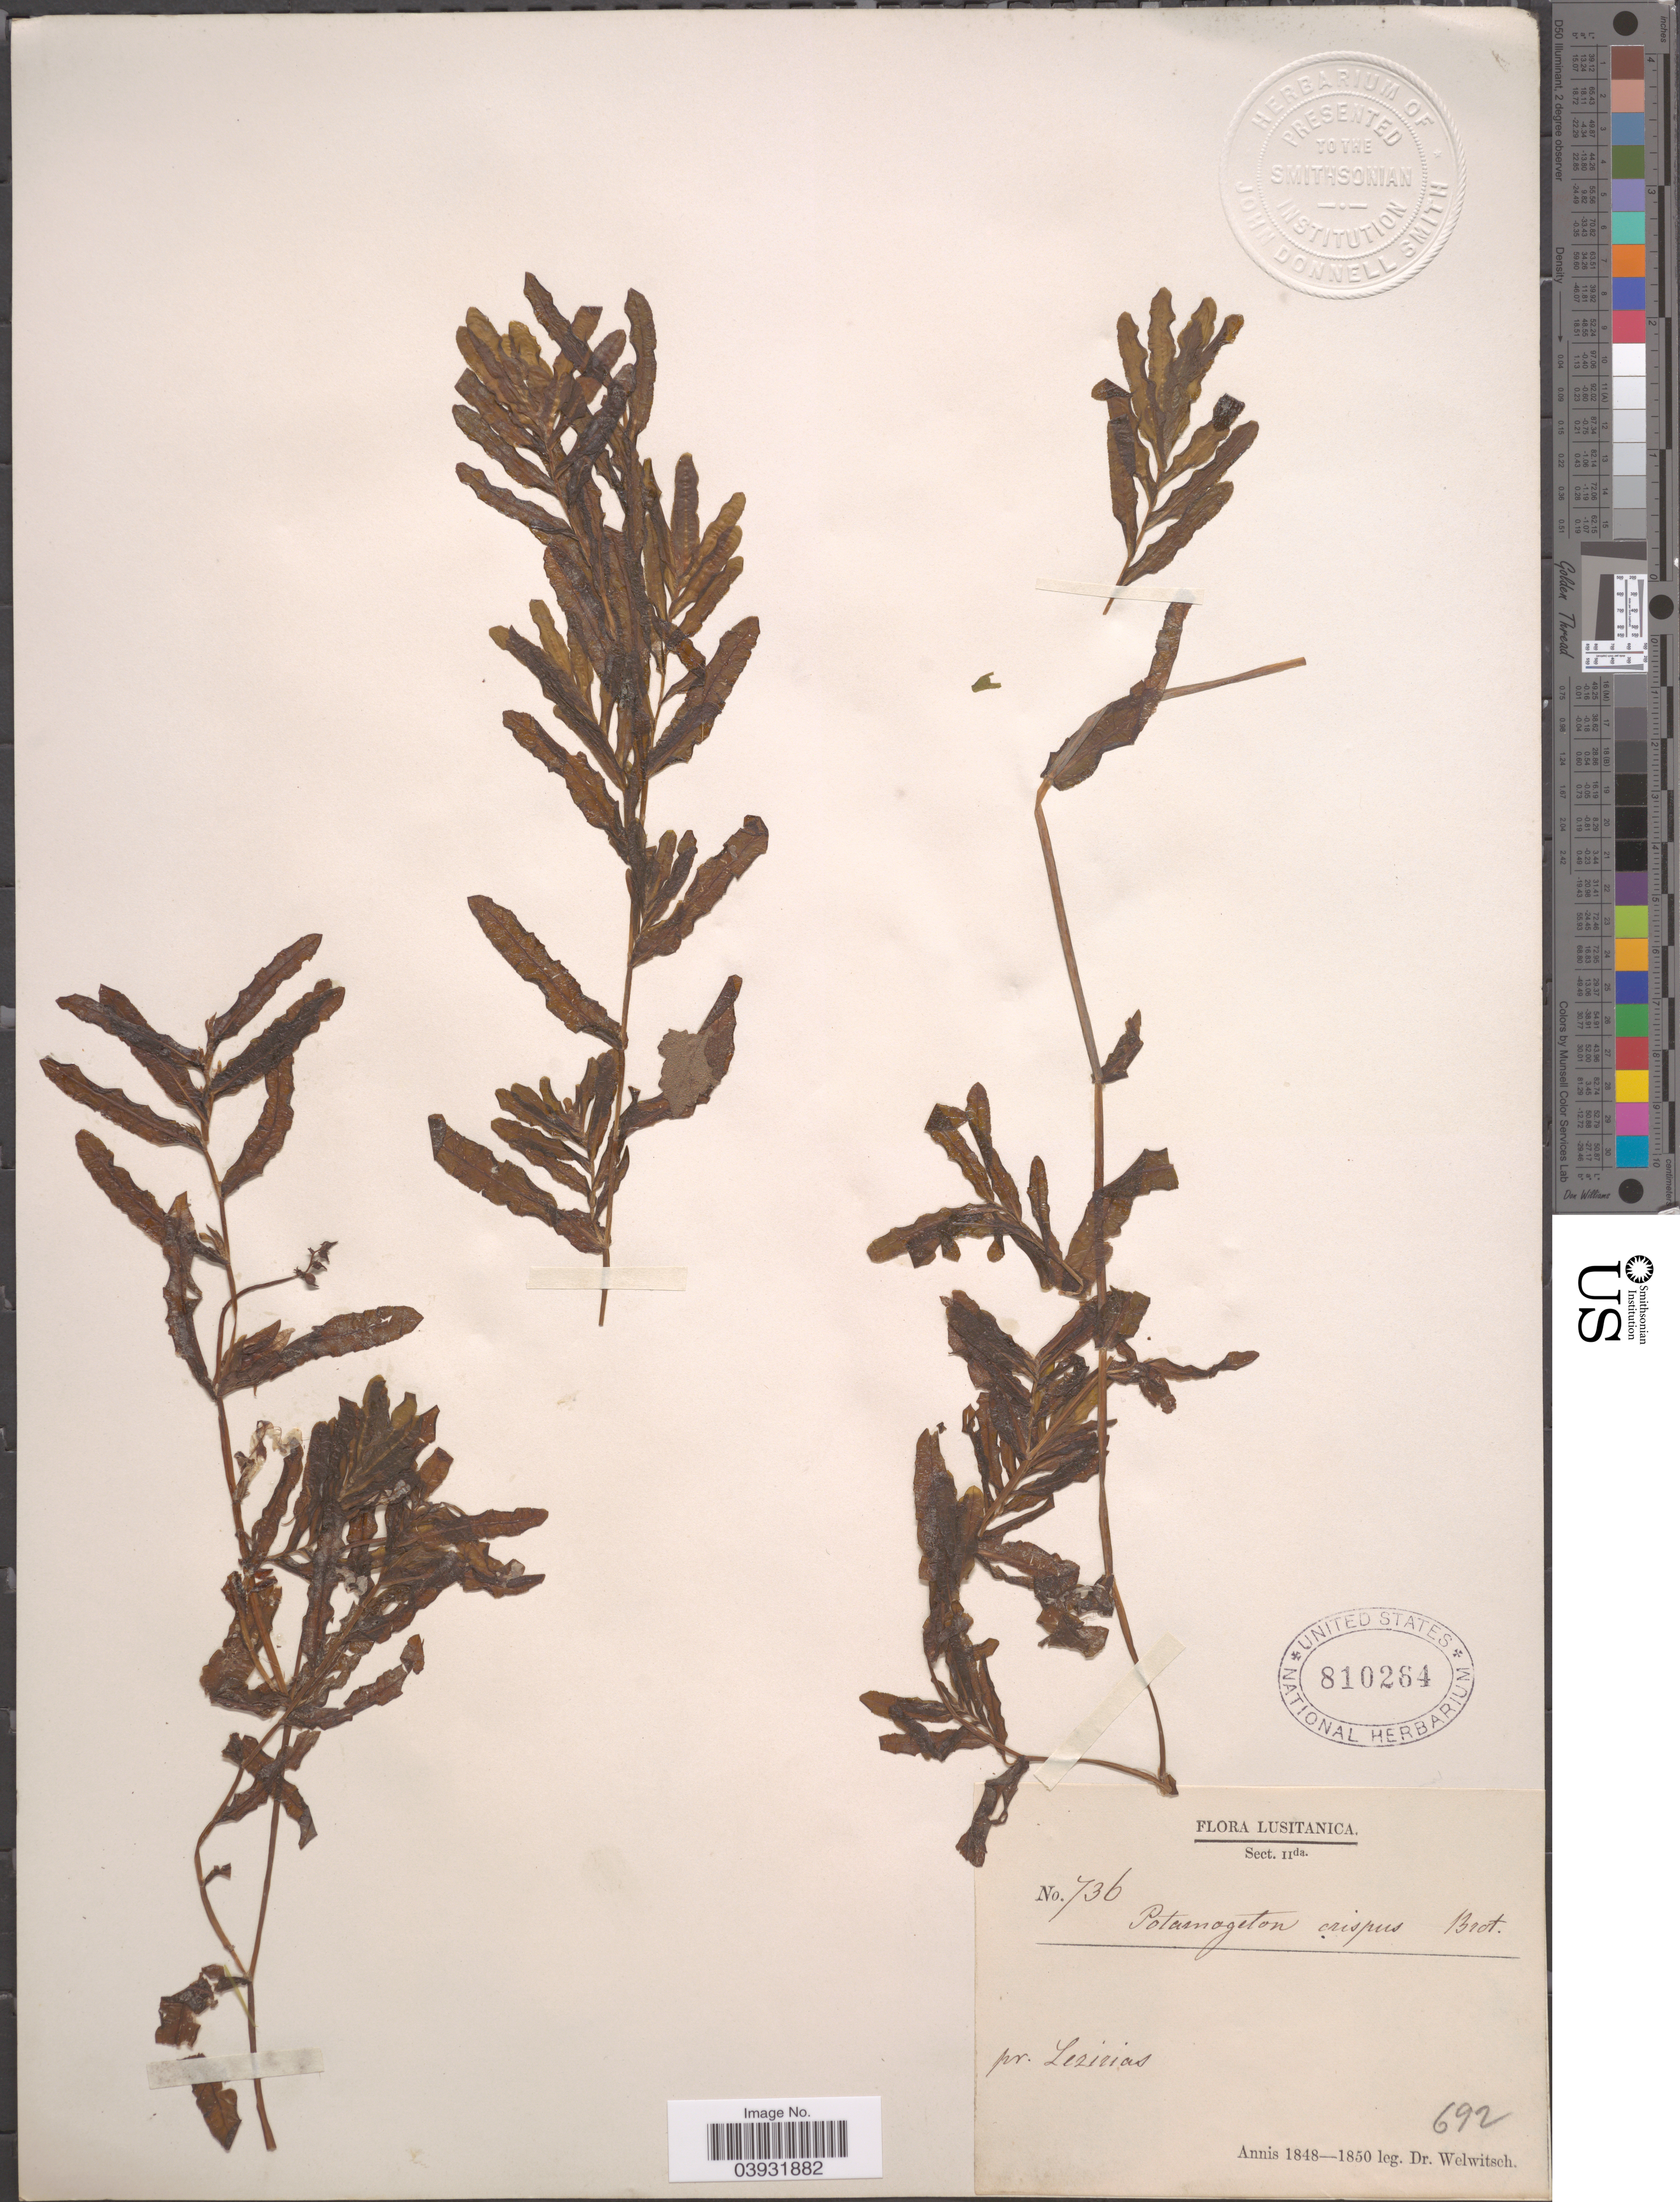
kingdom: Plantae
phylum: Tracheophyta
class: Liliopsida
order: Alismatales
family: Potamogetonaceae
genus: Potamogeton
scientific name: Potamogeton crispus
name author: L.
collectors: -. Welwitsch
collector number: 736/692?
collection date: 1848/1850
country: Portugal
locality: Lusitanica. Sect. IIda. [unsure placement] Pr. Lezirias.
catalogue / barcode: US 810264